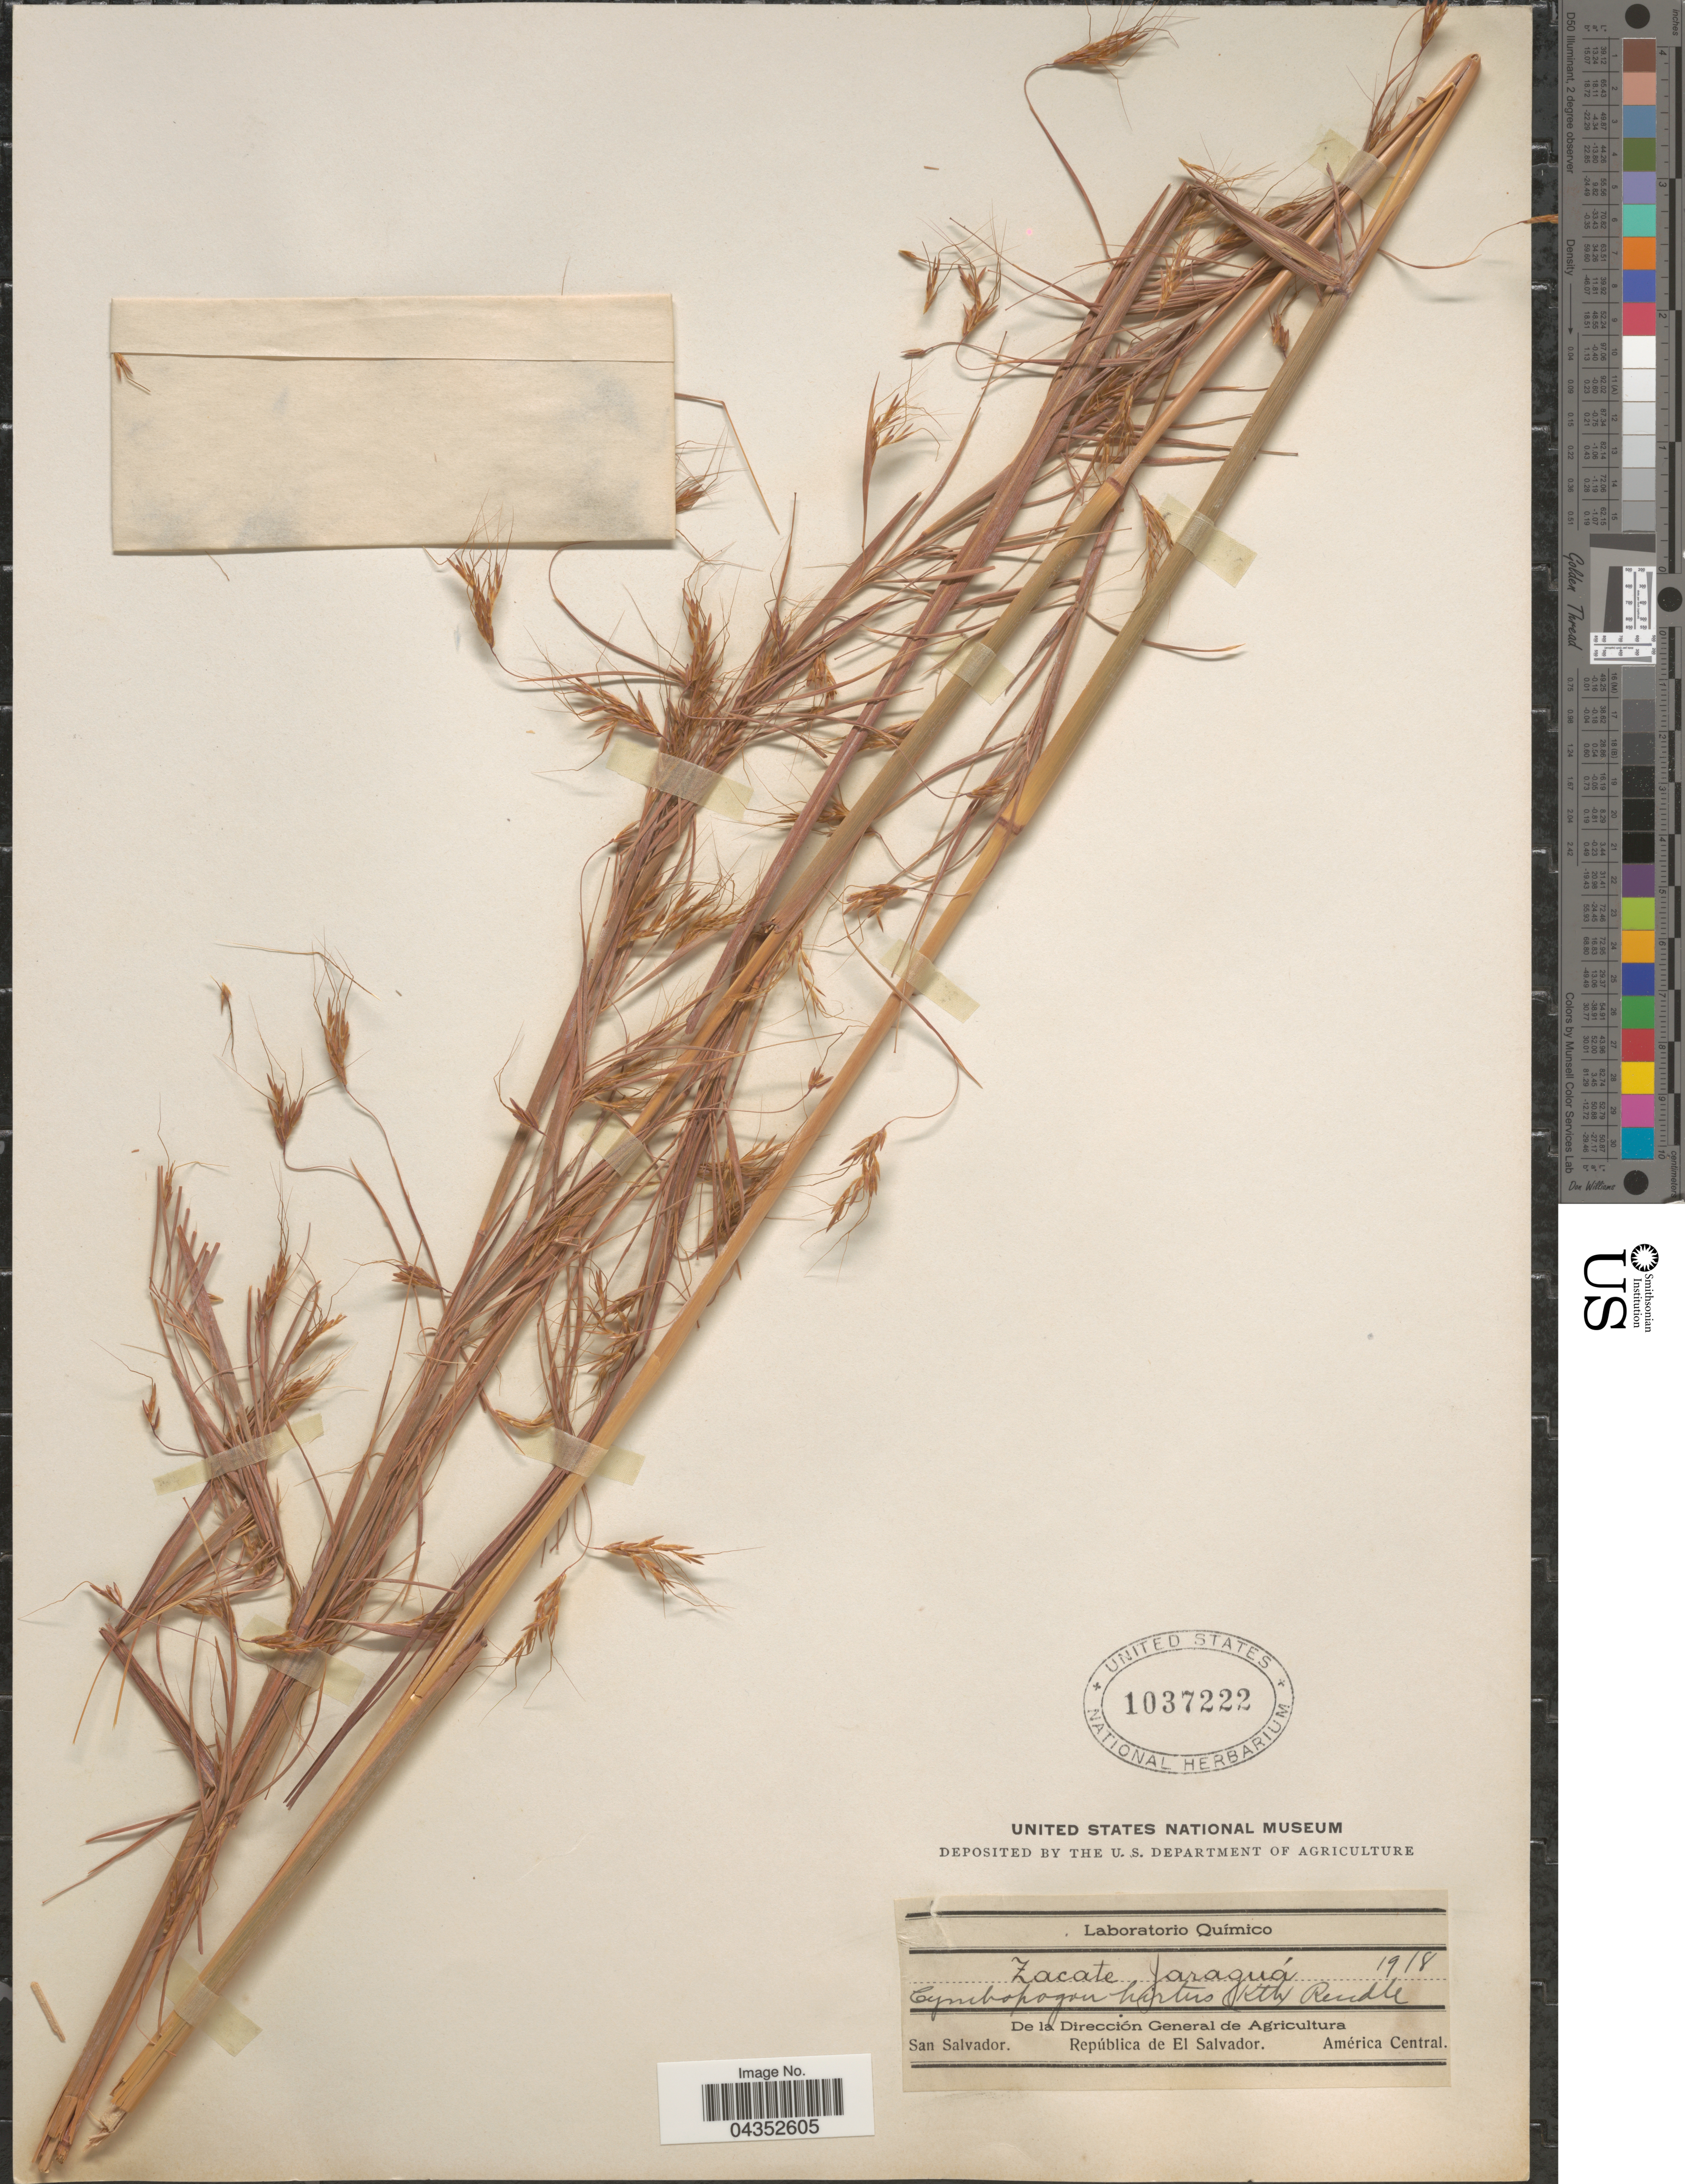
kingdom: Plantae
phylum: Tracheophyta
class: Liliopsida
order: Poales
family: Poaceae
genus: Hyparrhenia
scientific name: Hyparrhenia rufa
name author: (Nees) Stapf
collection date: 1918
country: El Salvador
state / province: San Salvador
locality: República de El Salvador.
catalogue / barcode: US 1037222